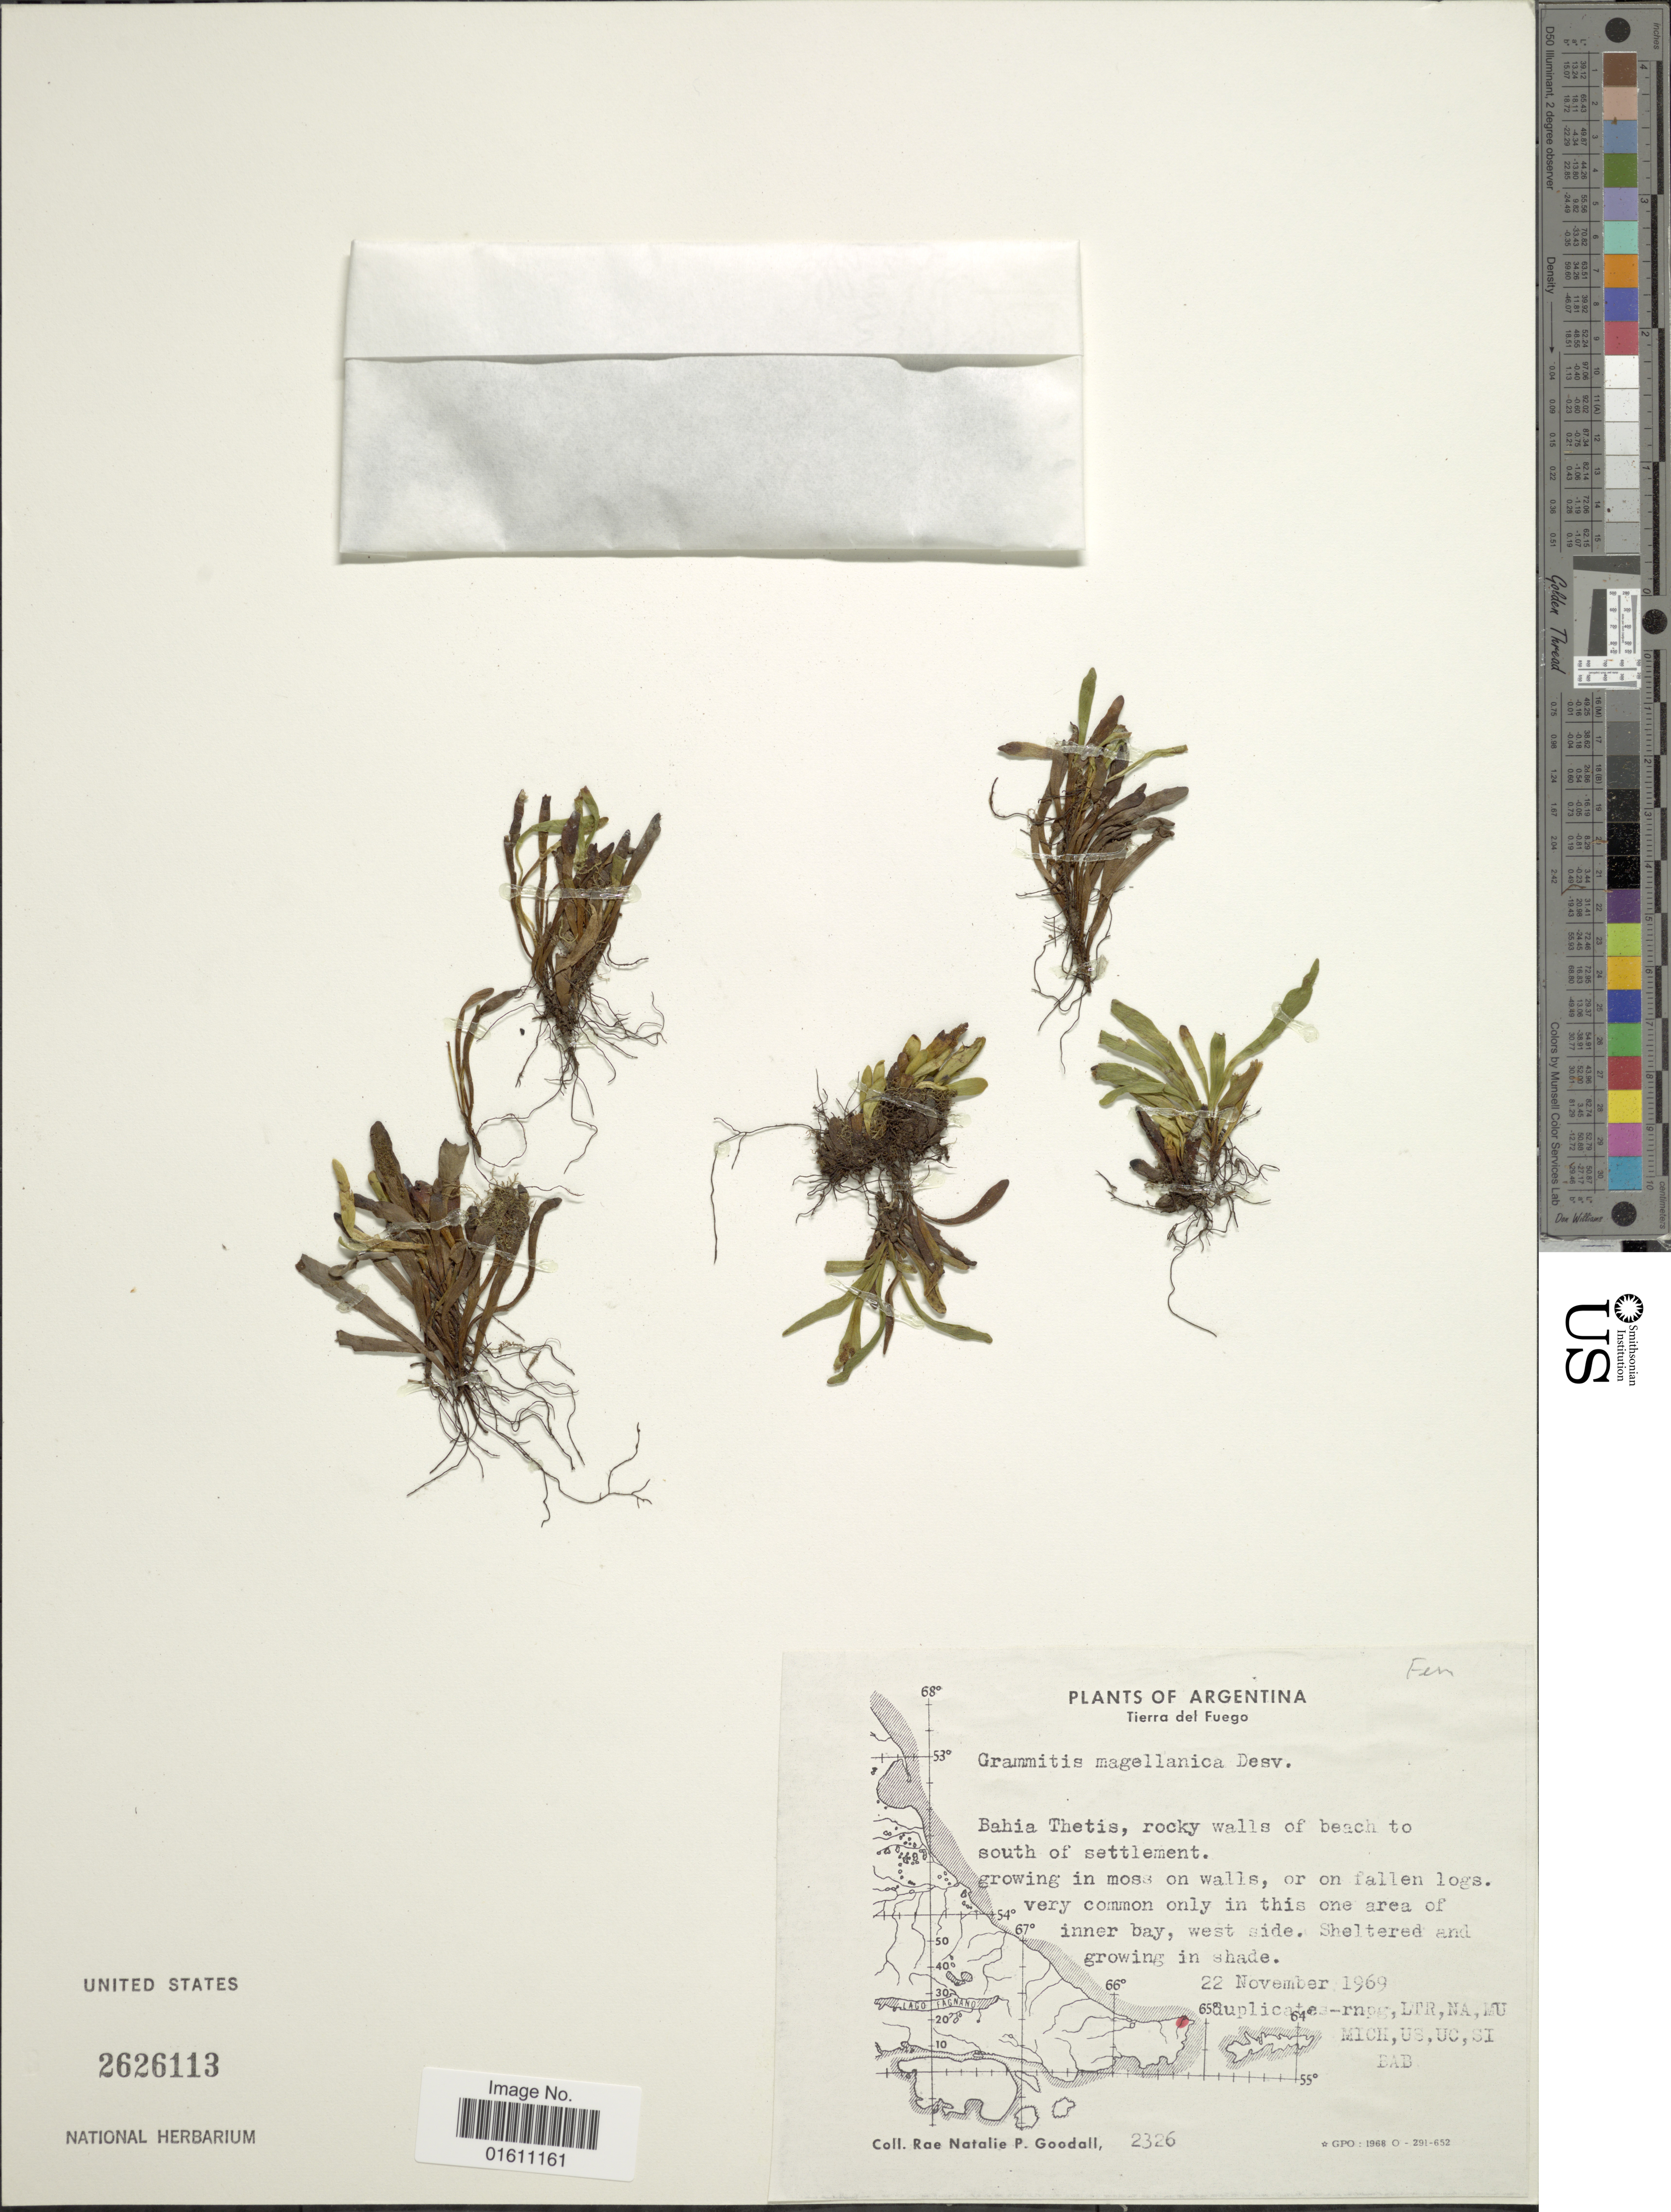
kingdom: Plantae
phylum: Tracheophyta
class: Polypodiopsida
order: Polypodiales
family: Polypodiaceae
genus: Notogrammitis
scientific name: Notogrammitis patagonica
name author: (C. Chr.) Parris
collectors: R. Goodall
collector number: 2326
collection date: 1969-11-22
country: Argentina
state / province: Tierra del Fuego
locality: Argentina, Tierra del Fuego, Bahia Thetis, rocky walls of beach to south of settlement.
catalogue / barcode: US 2626113